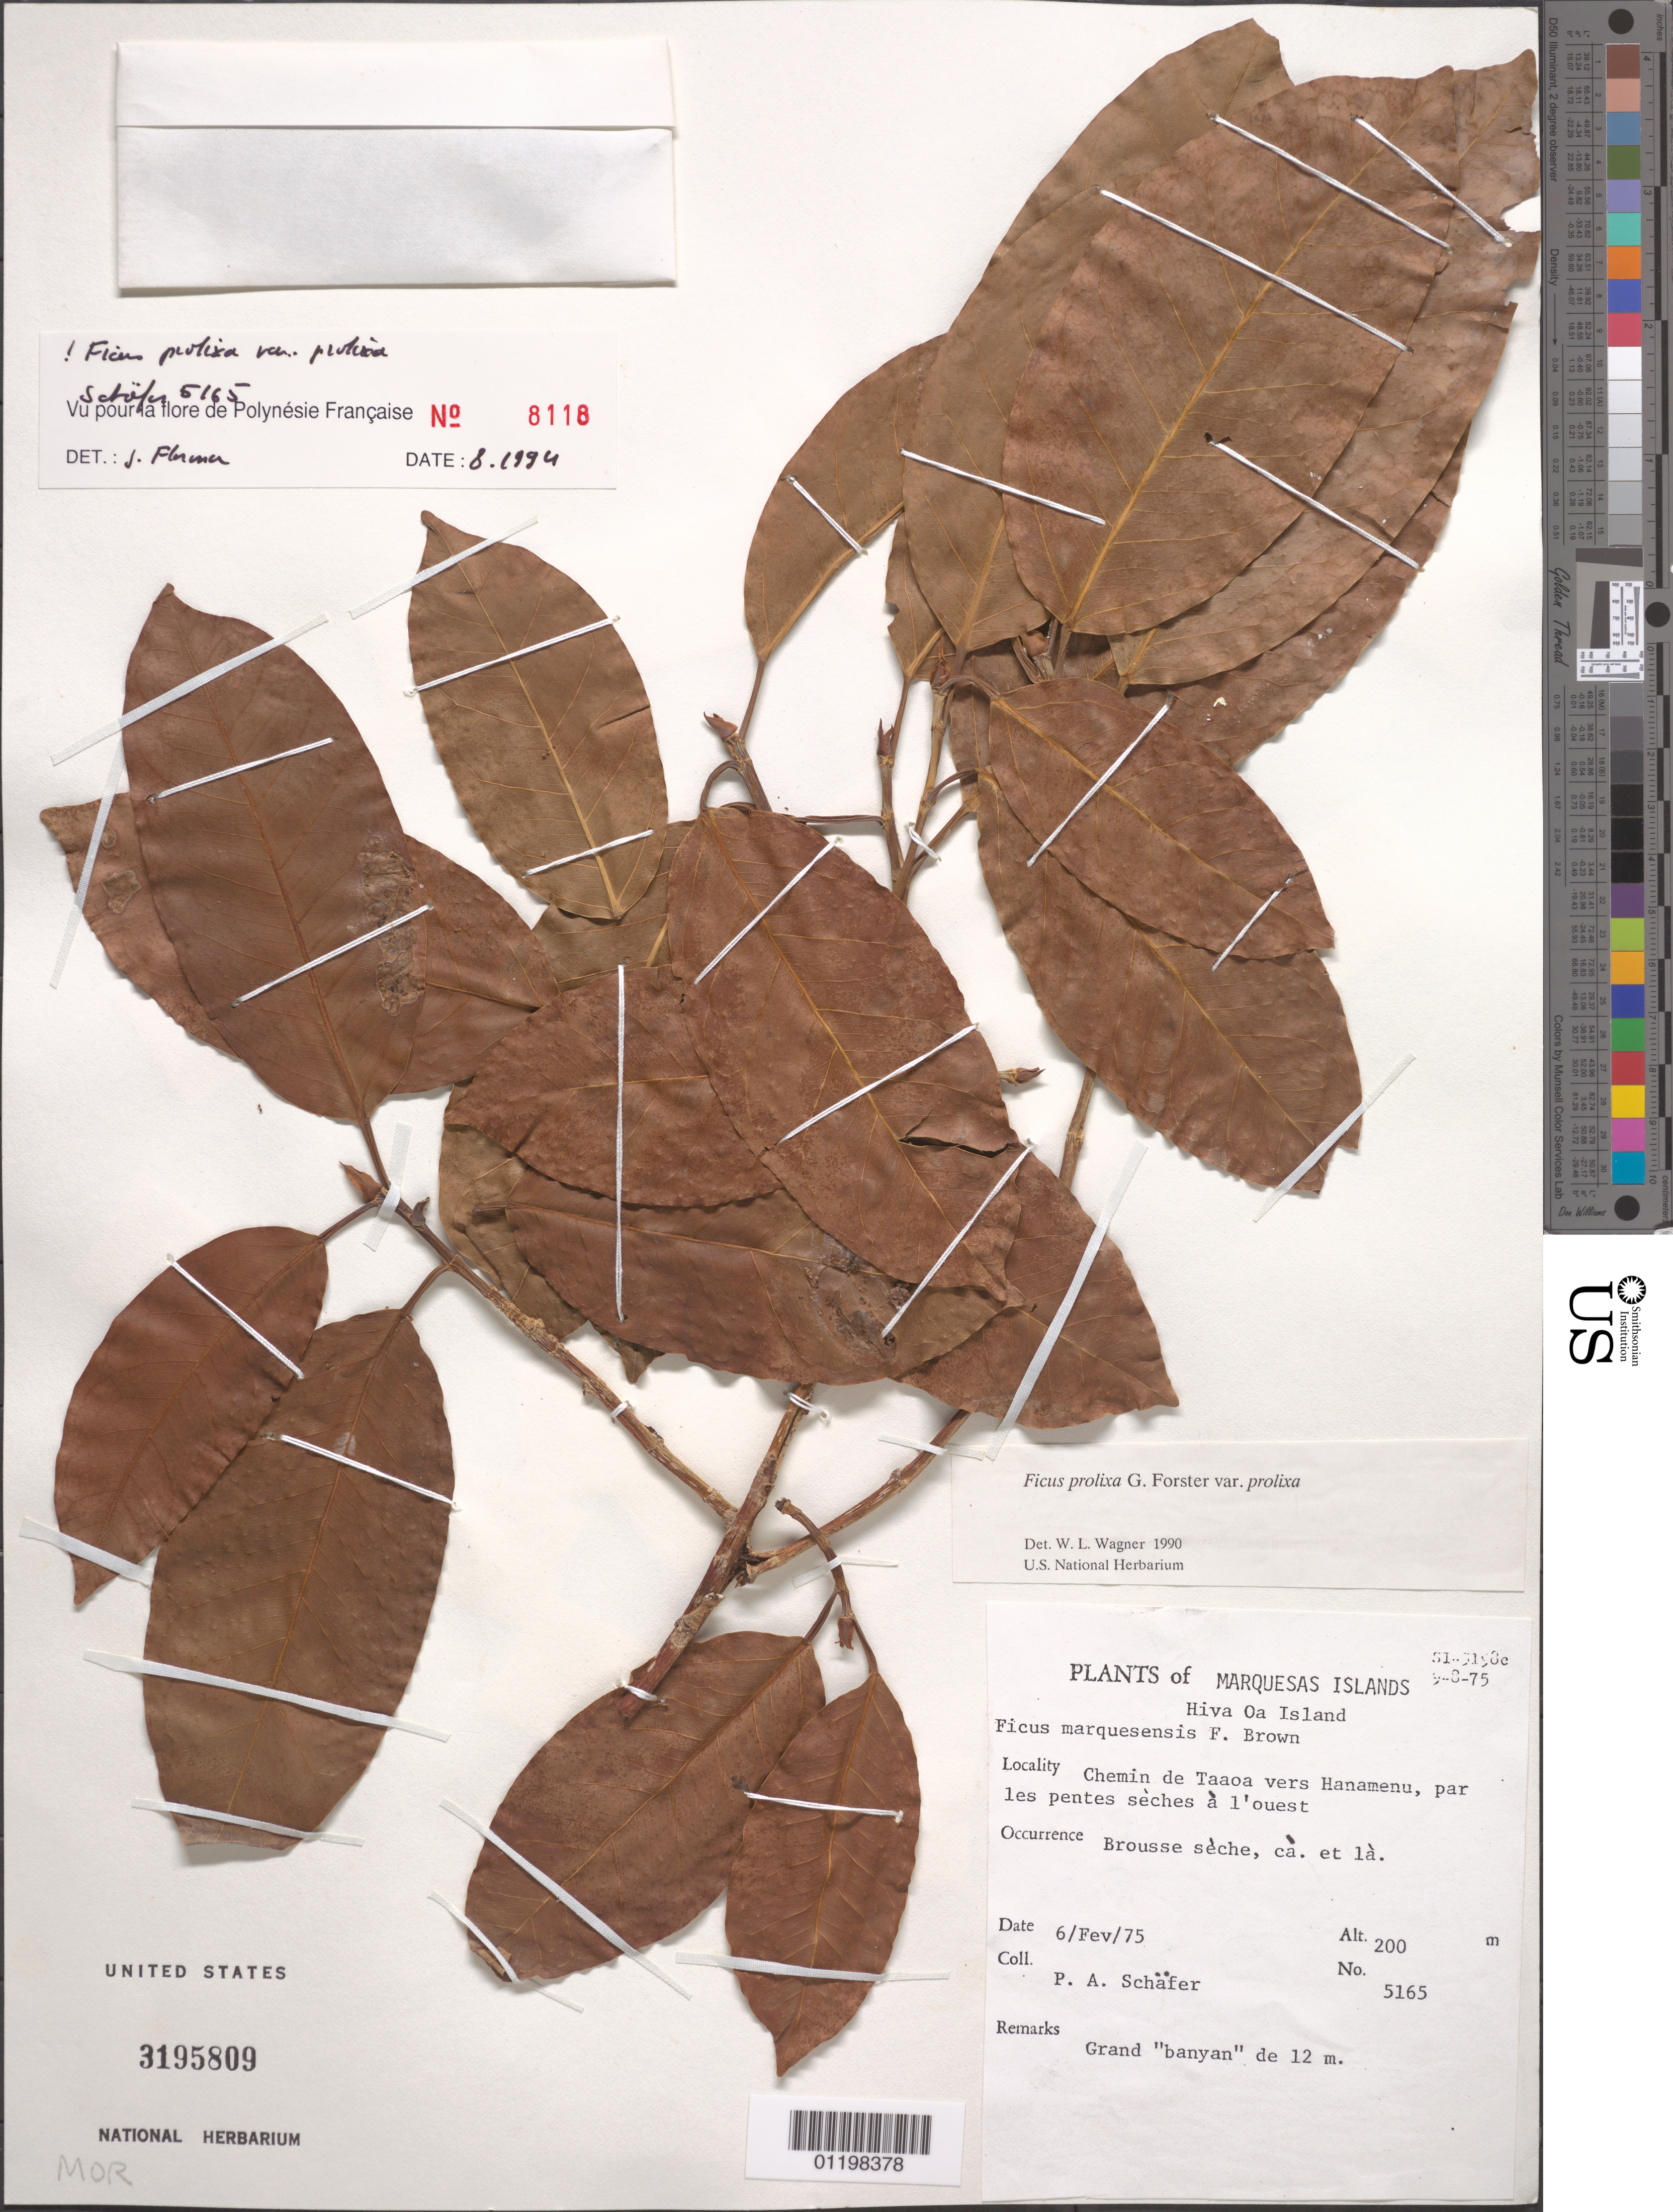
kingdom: Plantae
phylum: Tracheophyta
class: Magnoliopsida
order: Rosales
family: Moraceae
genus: Ficus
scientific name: Ficus prolixa var. prolixa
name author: G. Forst.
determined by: Wagner, W. L., (BOT), Smithsonian Institution - National Museum of Natural History (UNITED STATES)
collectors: P. A. Schäfer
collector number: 5165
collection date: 1975-02-06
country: French Polynesia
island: Hiva Oa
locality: Chemin de Taaoa vers Hanamenu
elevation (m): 200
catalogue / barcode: US 3195809